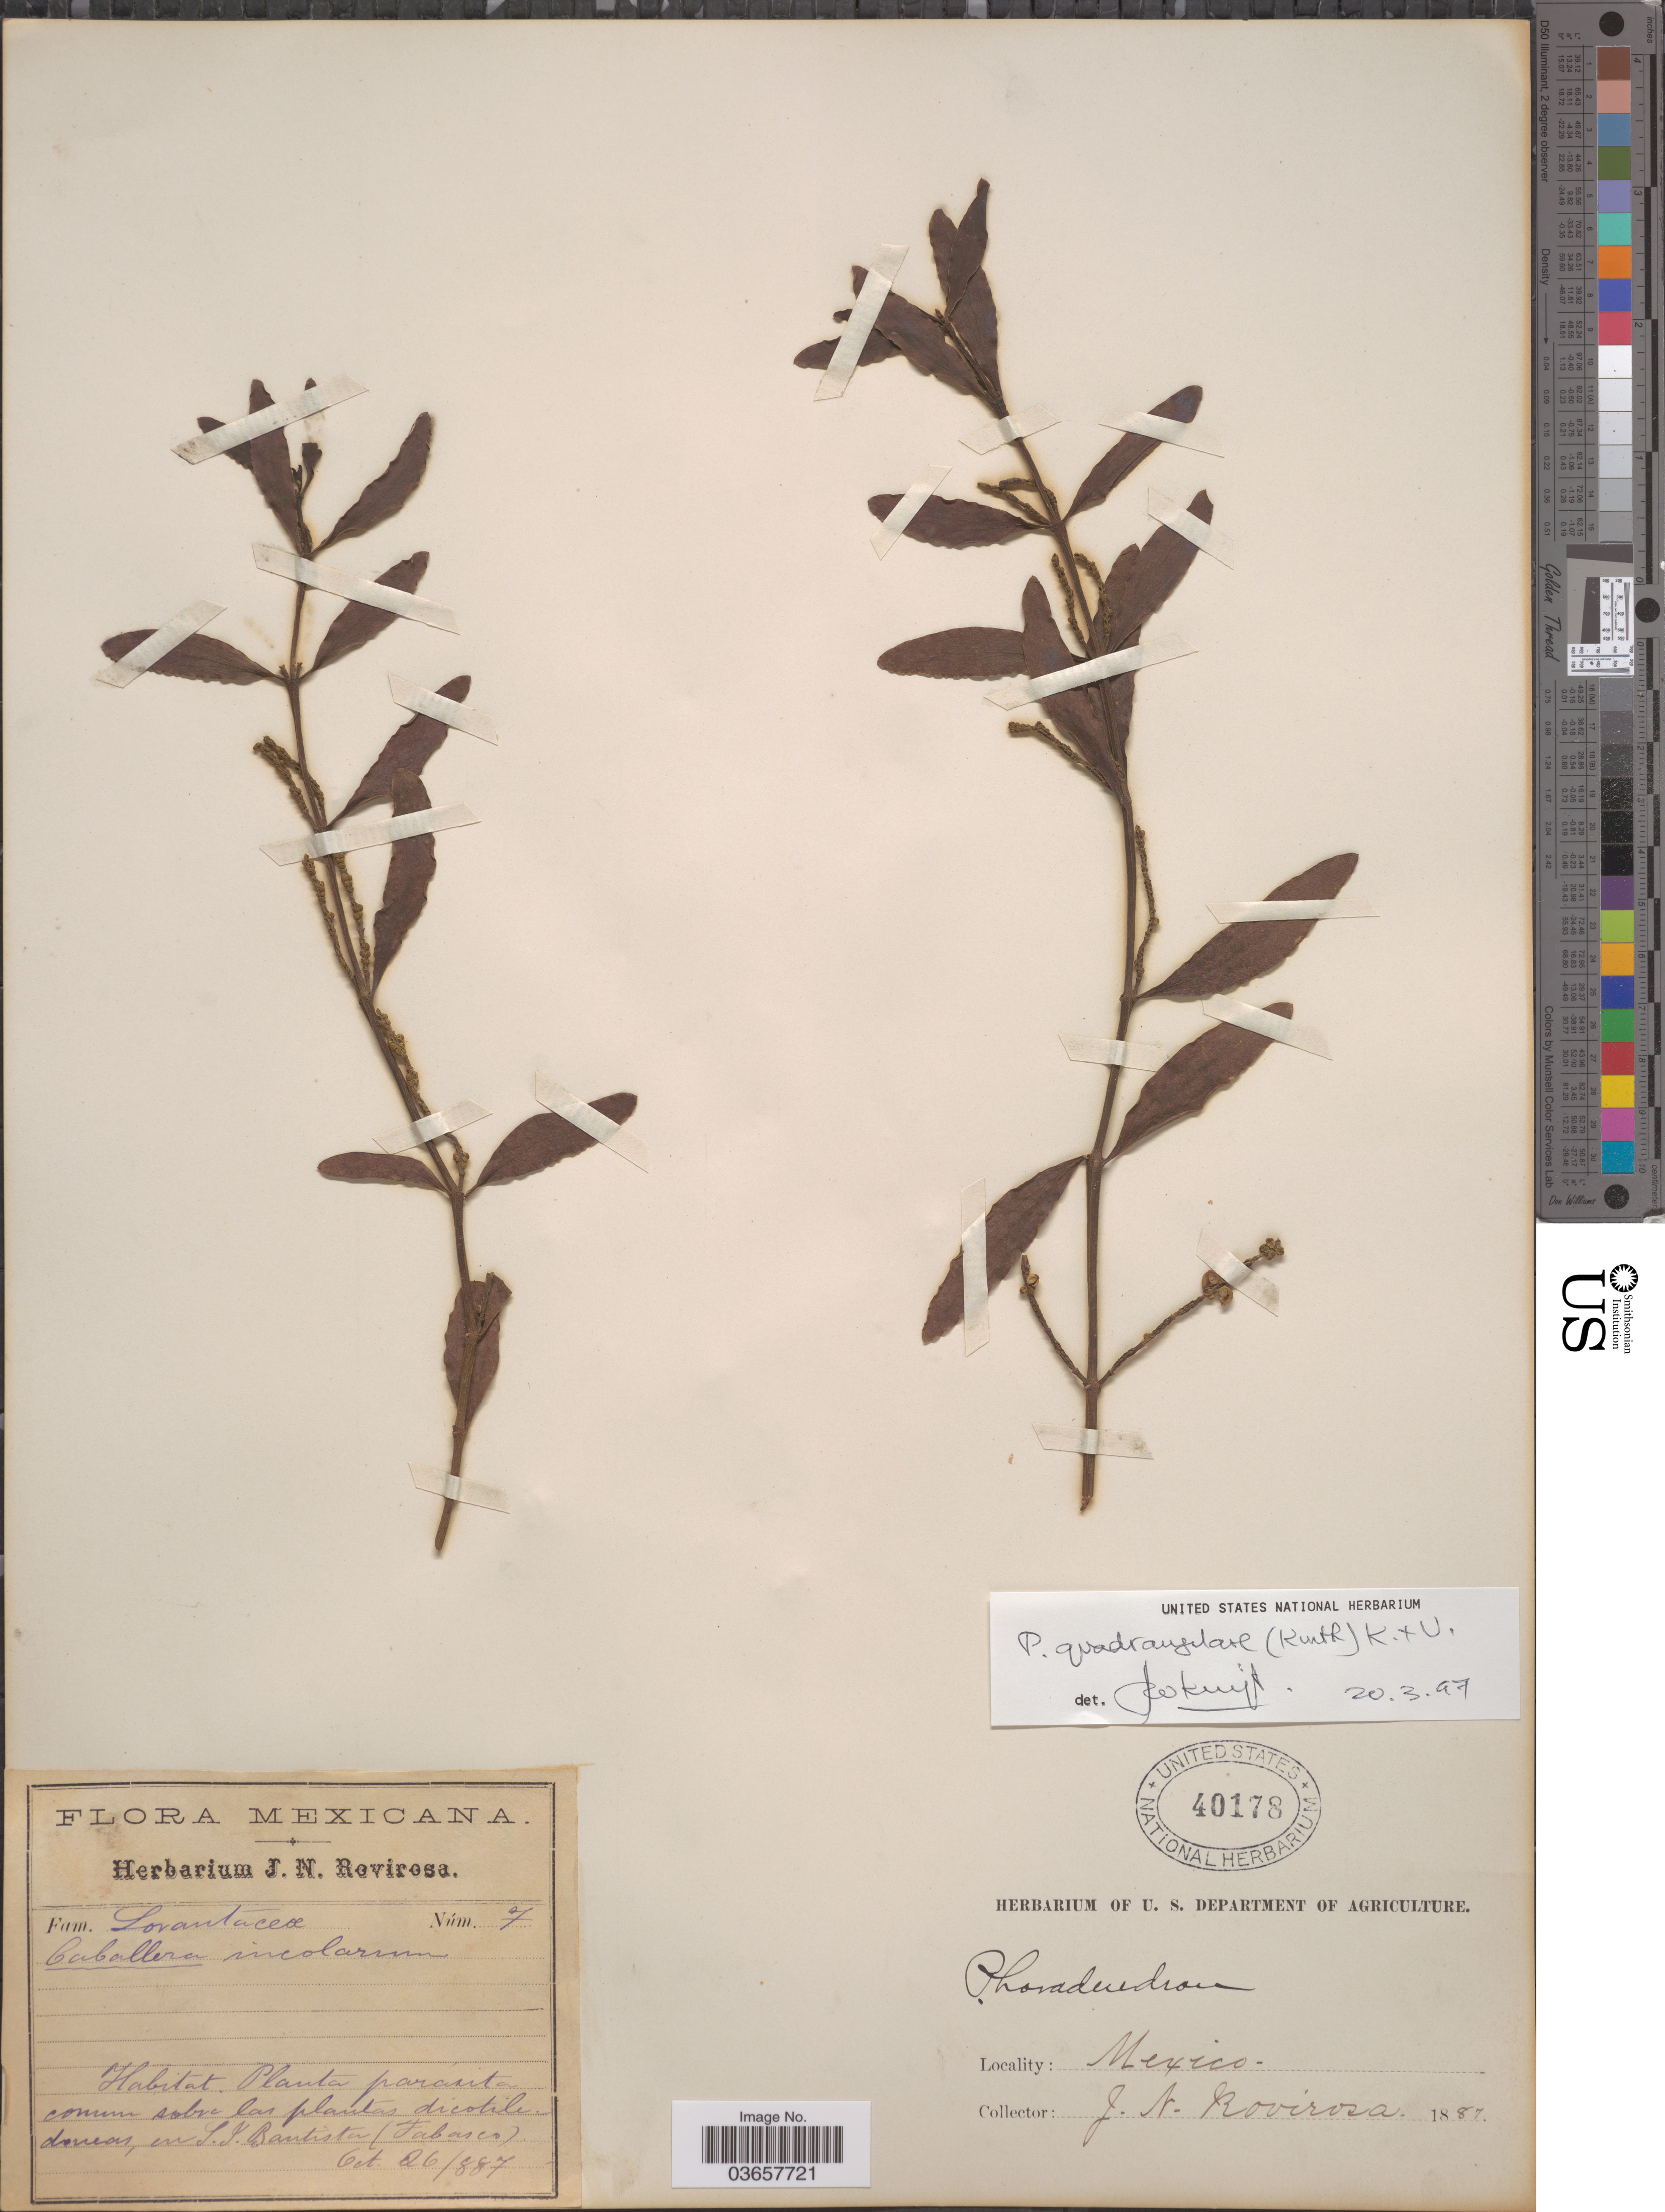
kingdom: Plantae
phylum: Tracheophyta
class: Magnoliopsida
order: Santalales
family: Viscaceae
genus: Phoradendron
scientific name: Phoradendron quadrangulare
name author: (Kunth) Griseb.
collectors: J. N. Rovirosa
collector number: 7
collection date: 1887-10-26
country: Mexico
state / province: Tabasco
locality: En S. J. Bautista (Tabasco).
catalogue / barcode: US 40178